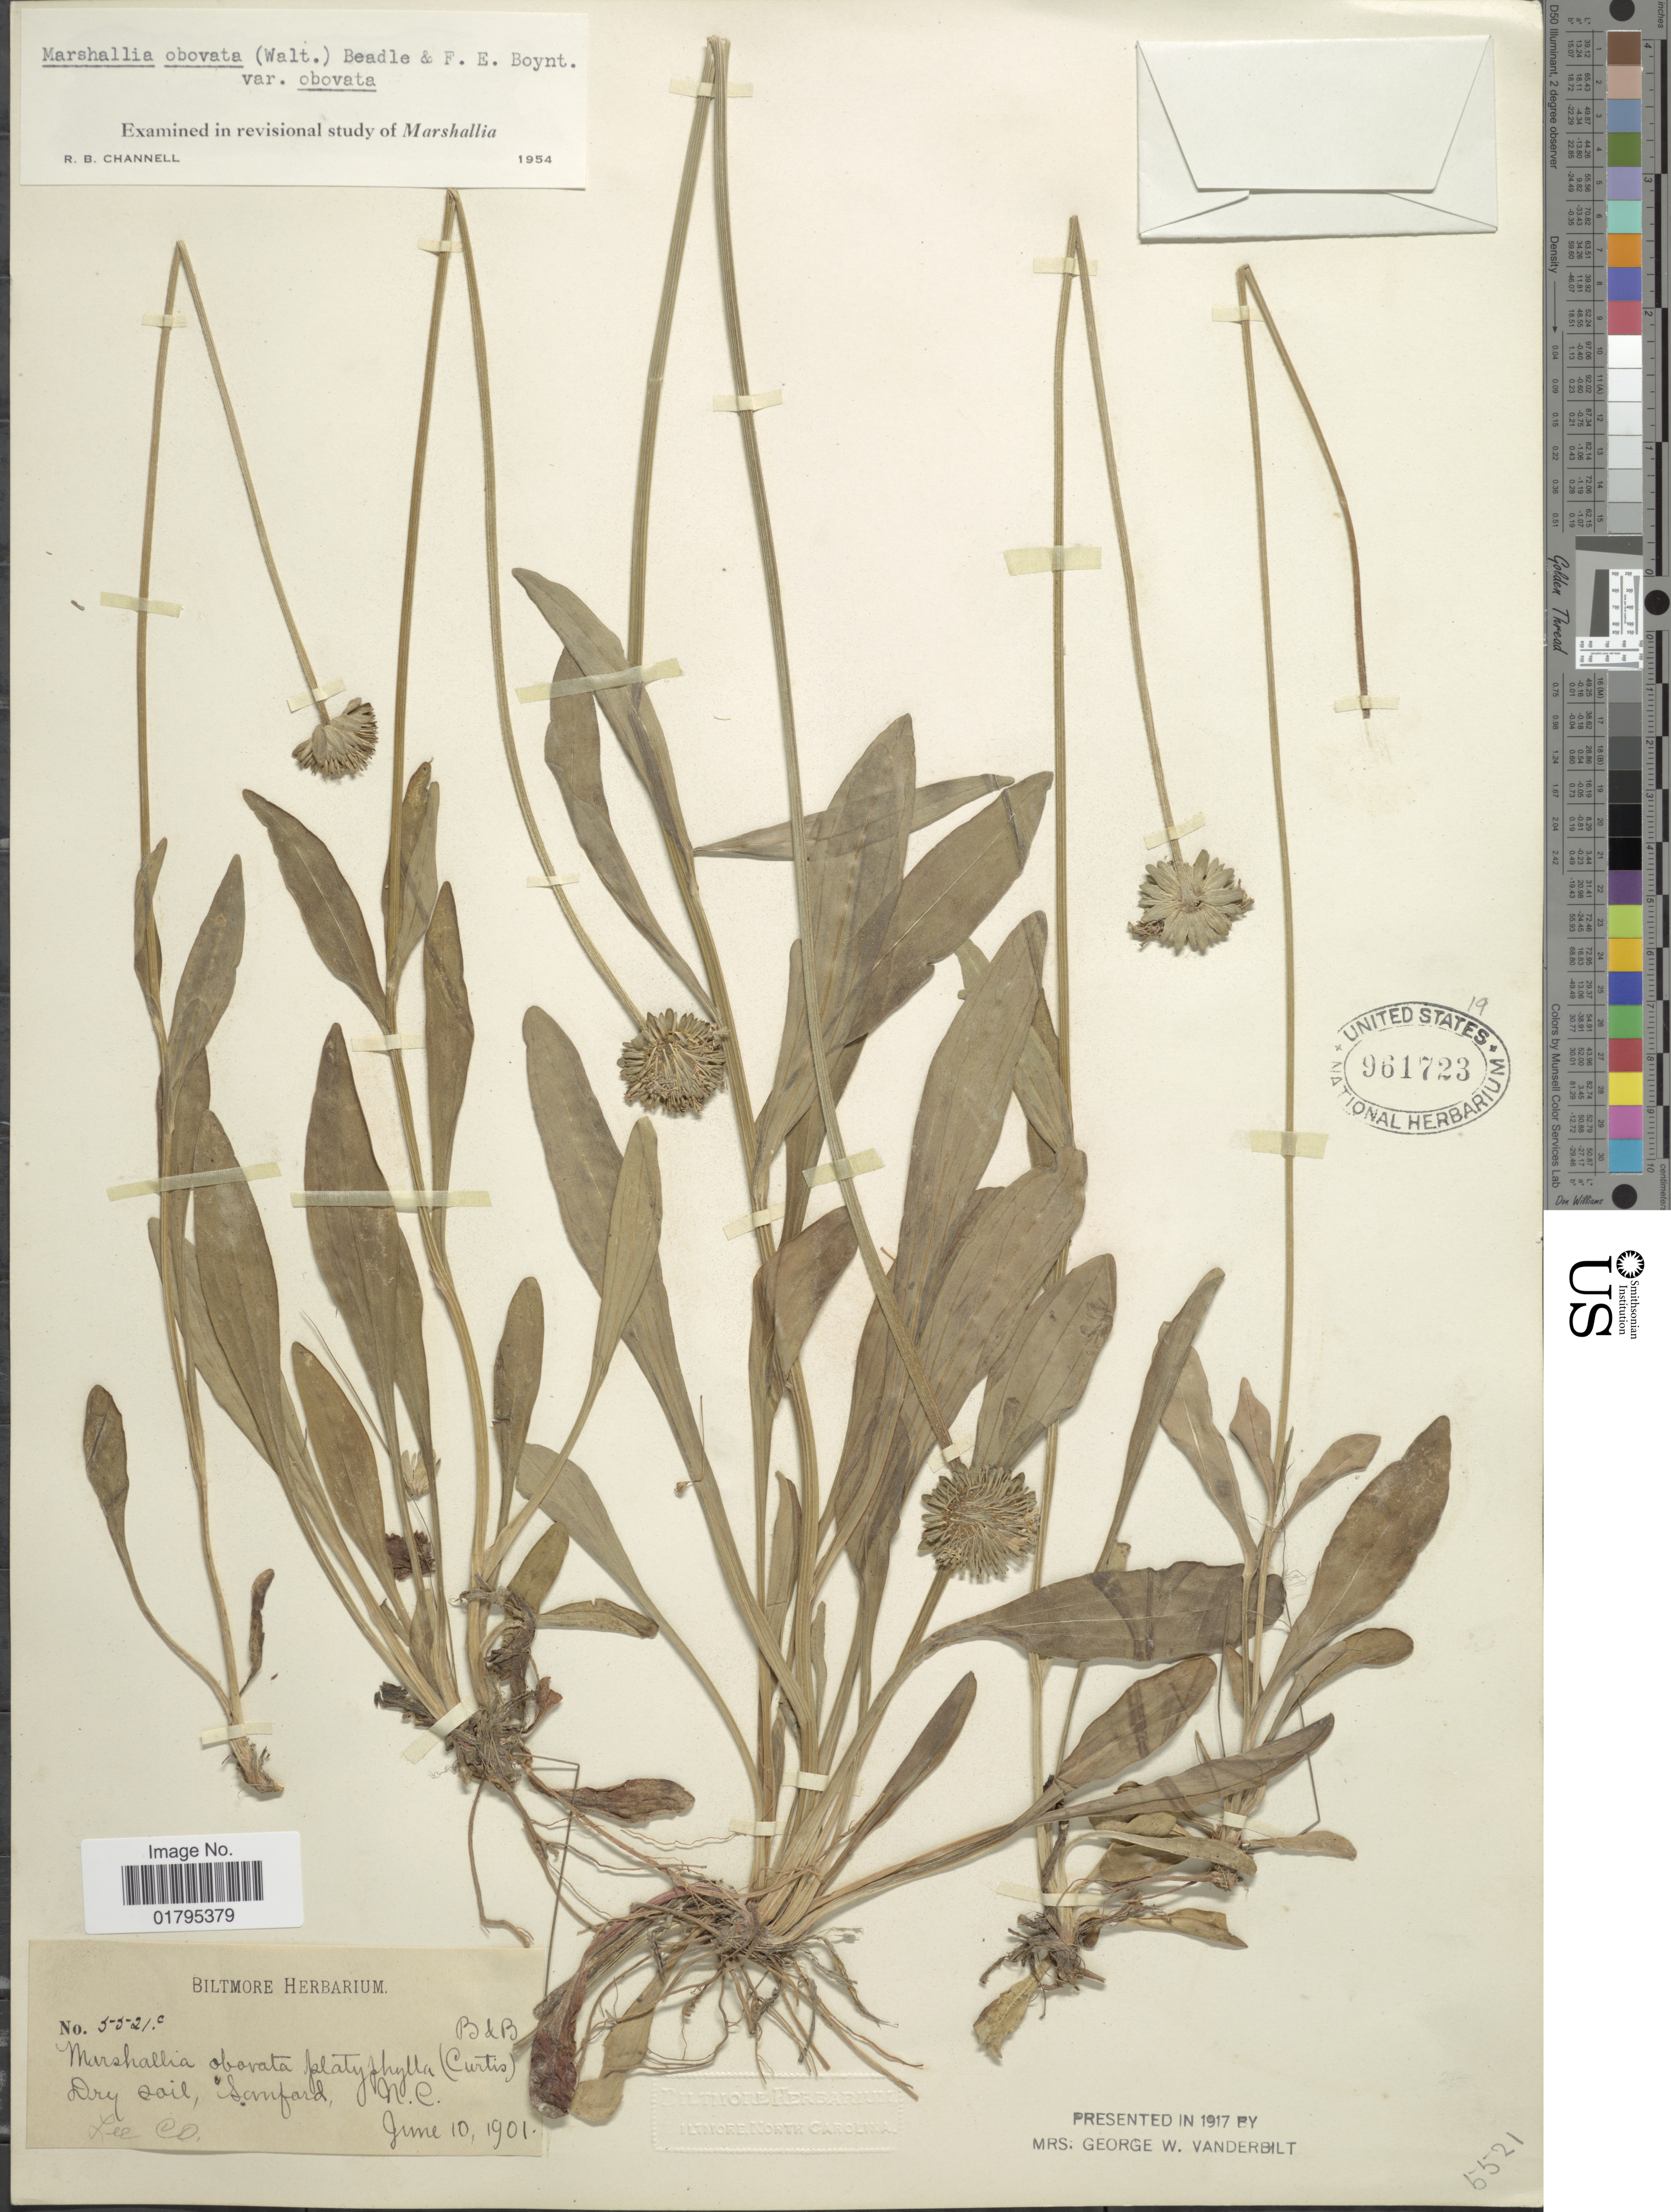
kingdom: Plantae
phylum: Tracheophyta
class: Magnoliopsida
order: Asterales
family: Asteraceae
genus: Marshallia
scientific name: Marshallia obovata var. obovata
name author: (Walter) Beadle & F.E. Boynton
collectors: ex herb. Biltmore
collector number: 5521c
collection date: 1901-06-10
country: United States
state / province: North Carolina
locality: Sanfard, N.C.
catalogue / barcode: US 961723